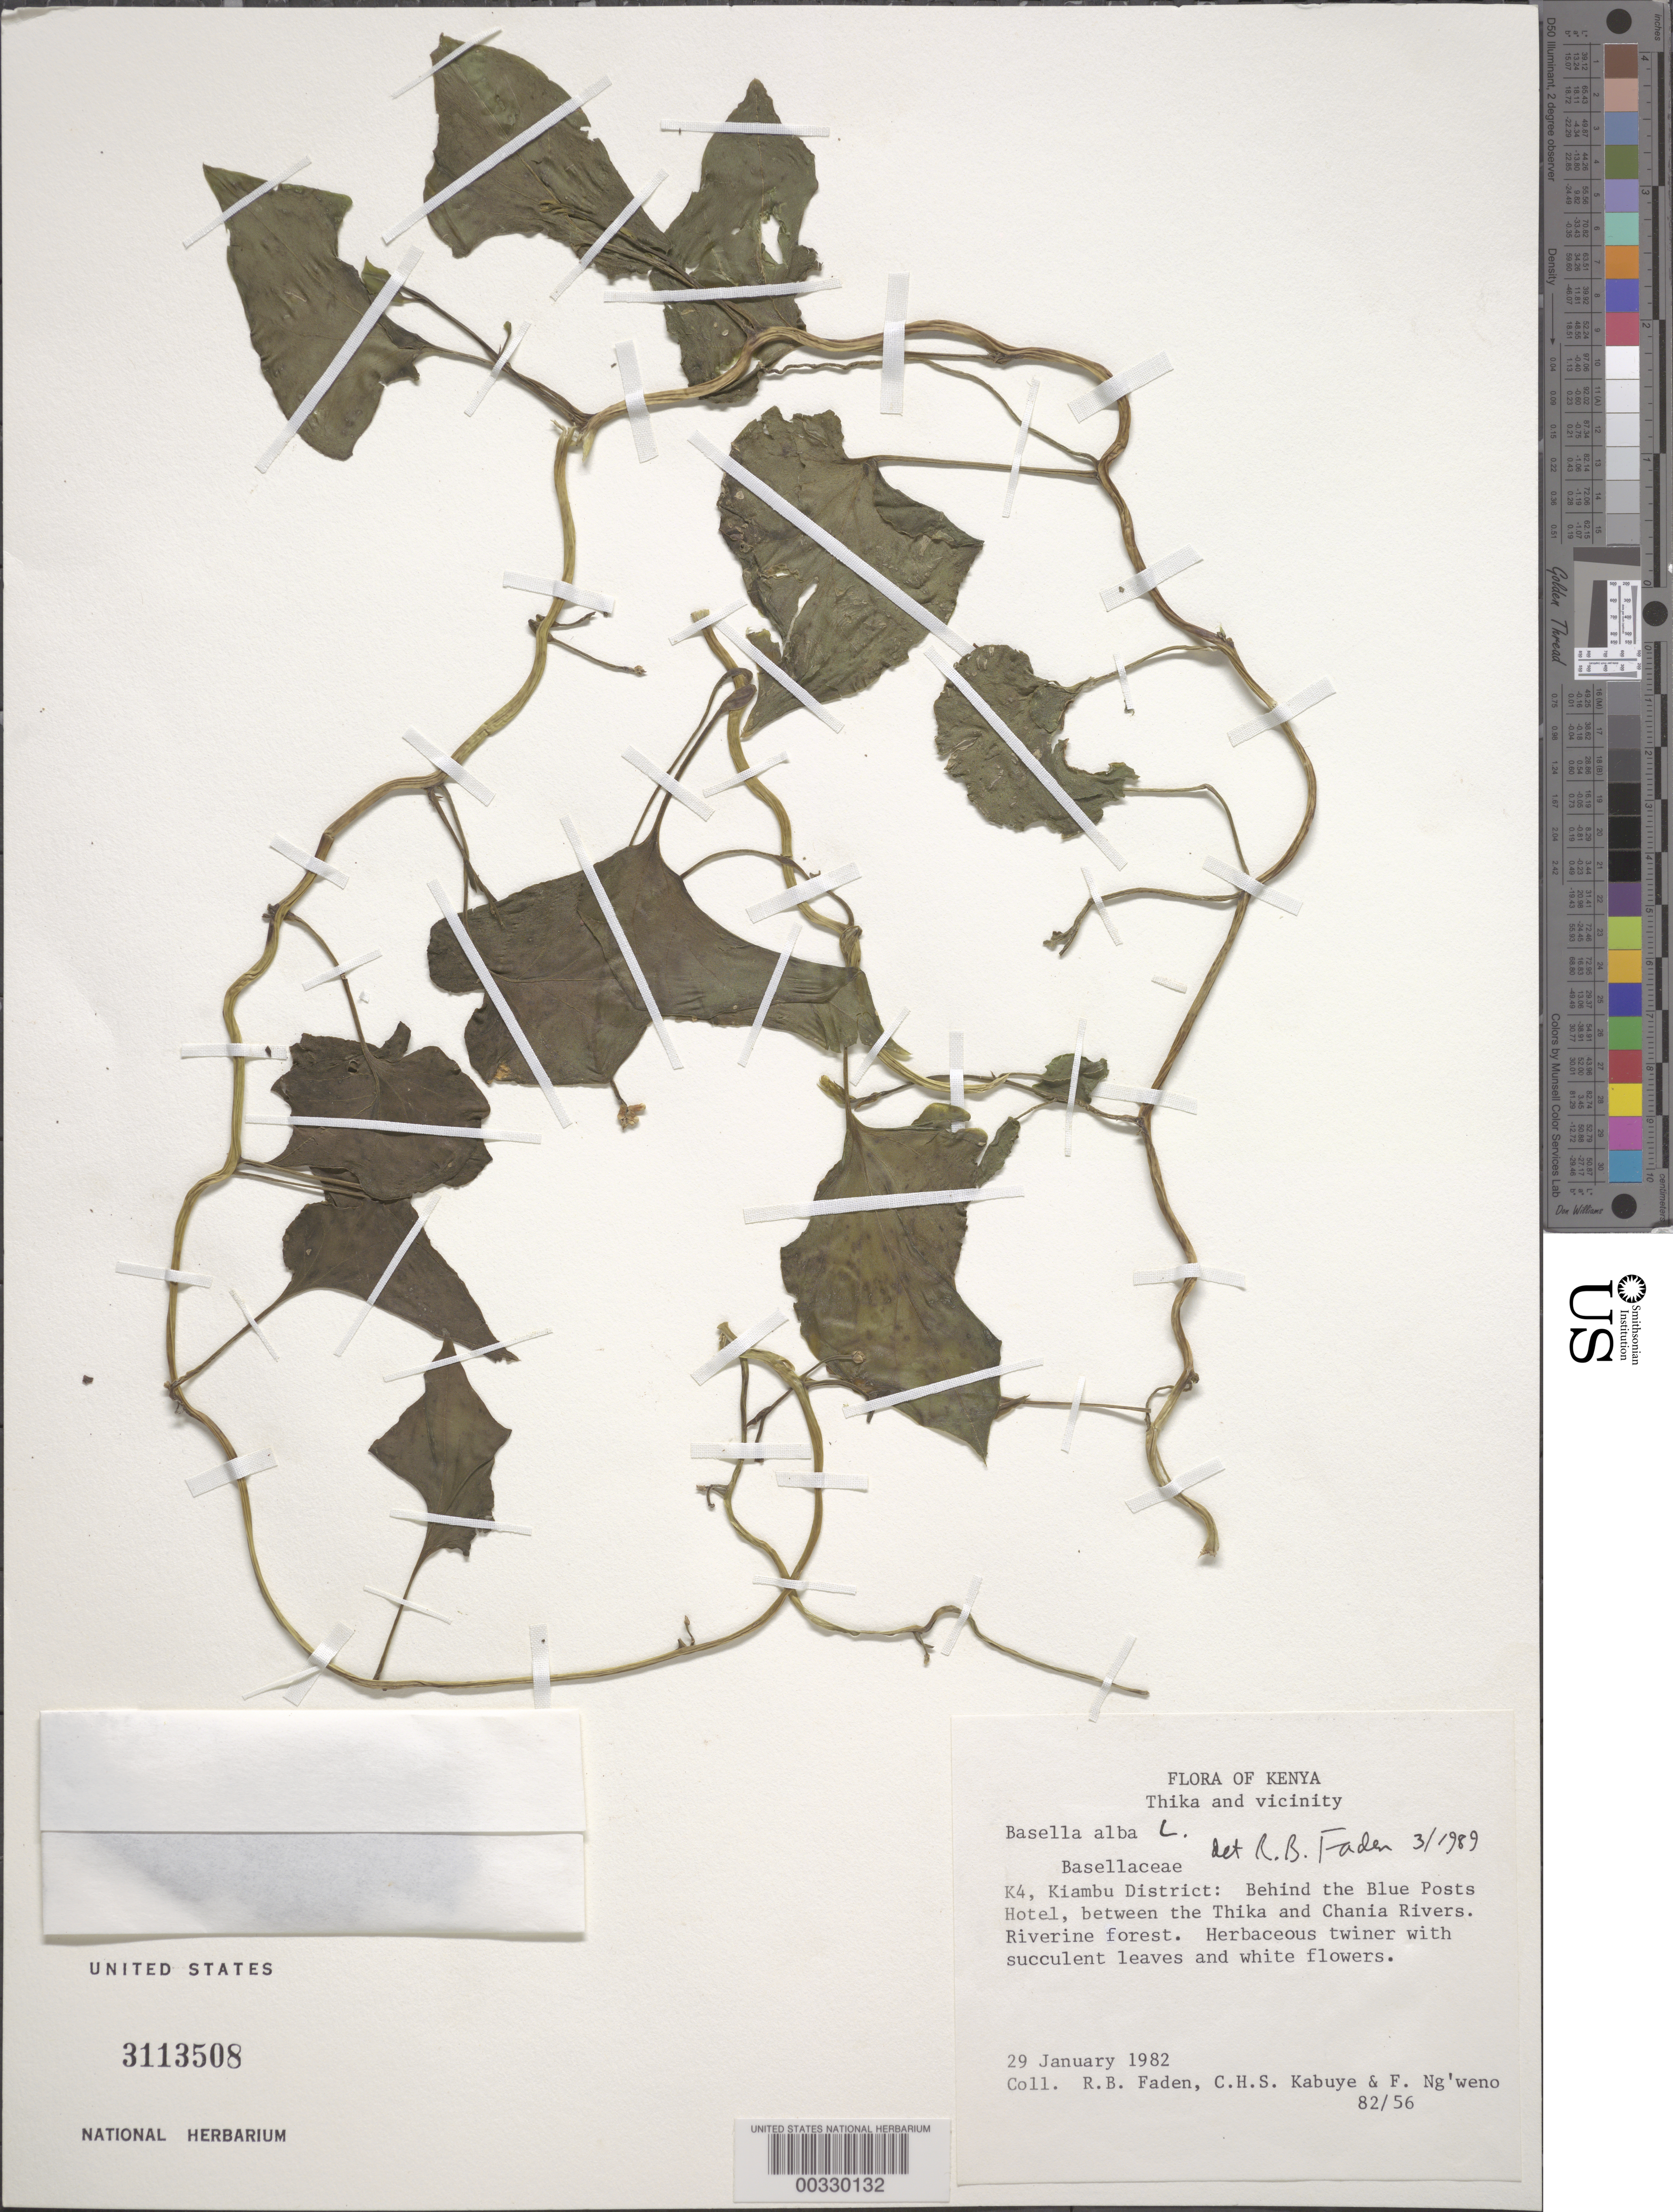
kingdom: Plantae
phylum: Tracheophyta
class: Magnoliopsida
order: Caryophyllales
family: Basellaceae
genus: Basella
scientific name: Basella alba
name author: L.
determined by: Faden, Robert B., (US), Smithsonian Institution - National Museum of Natural History (UNITED STATES)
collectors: R. B. Faden, C. Kabuye & F. Ng'weno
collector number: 82/56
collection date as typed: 29 Jan 1982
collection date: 1982-01-29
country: Kenya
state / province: Kiambu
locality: Thika and vicinity, k4, kiambu dist, behind blue posts hotel, between thika and chania rivers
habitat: Riverine forest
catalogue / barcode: US 3113508